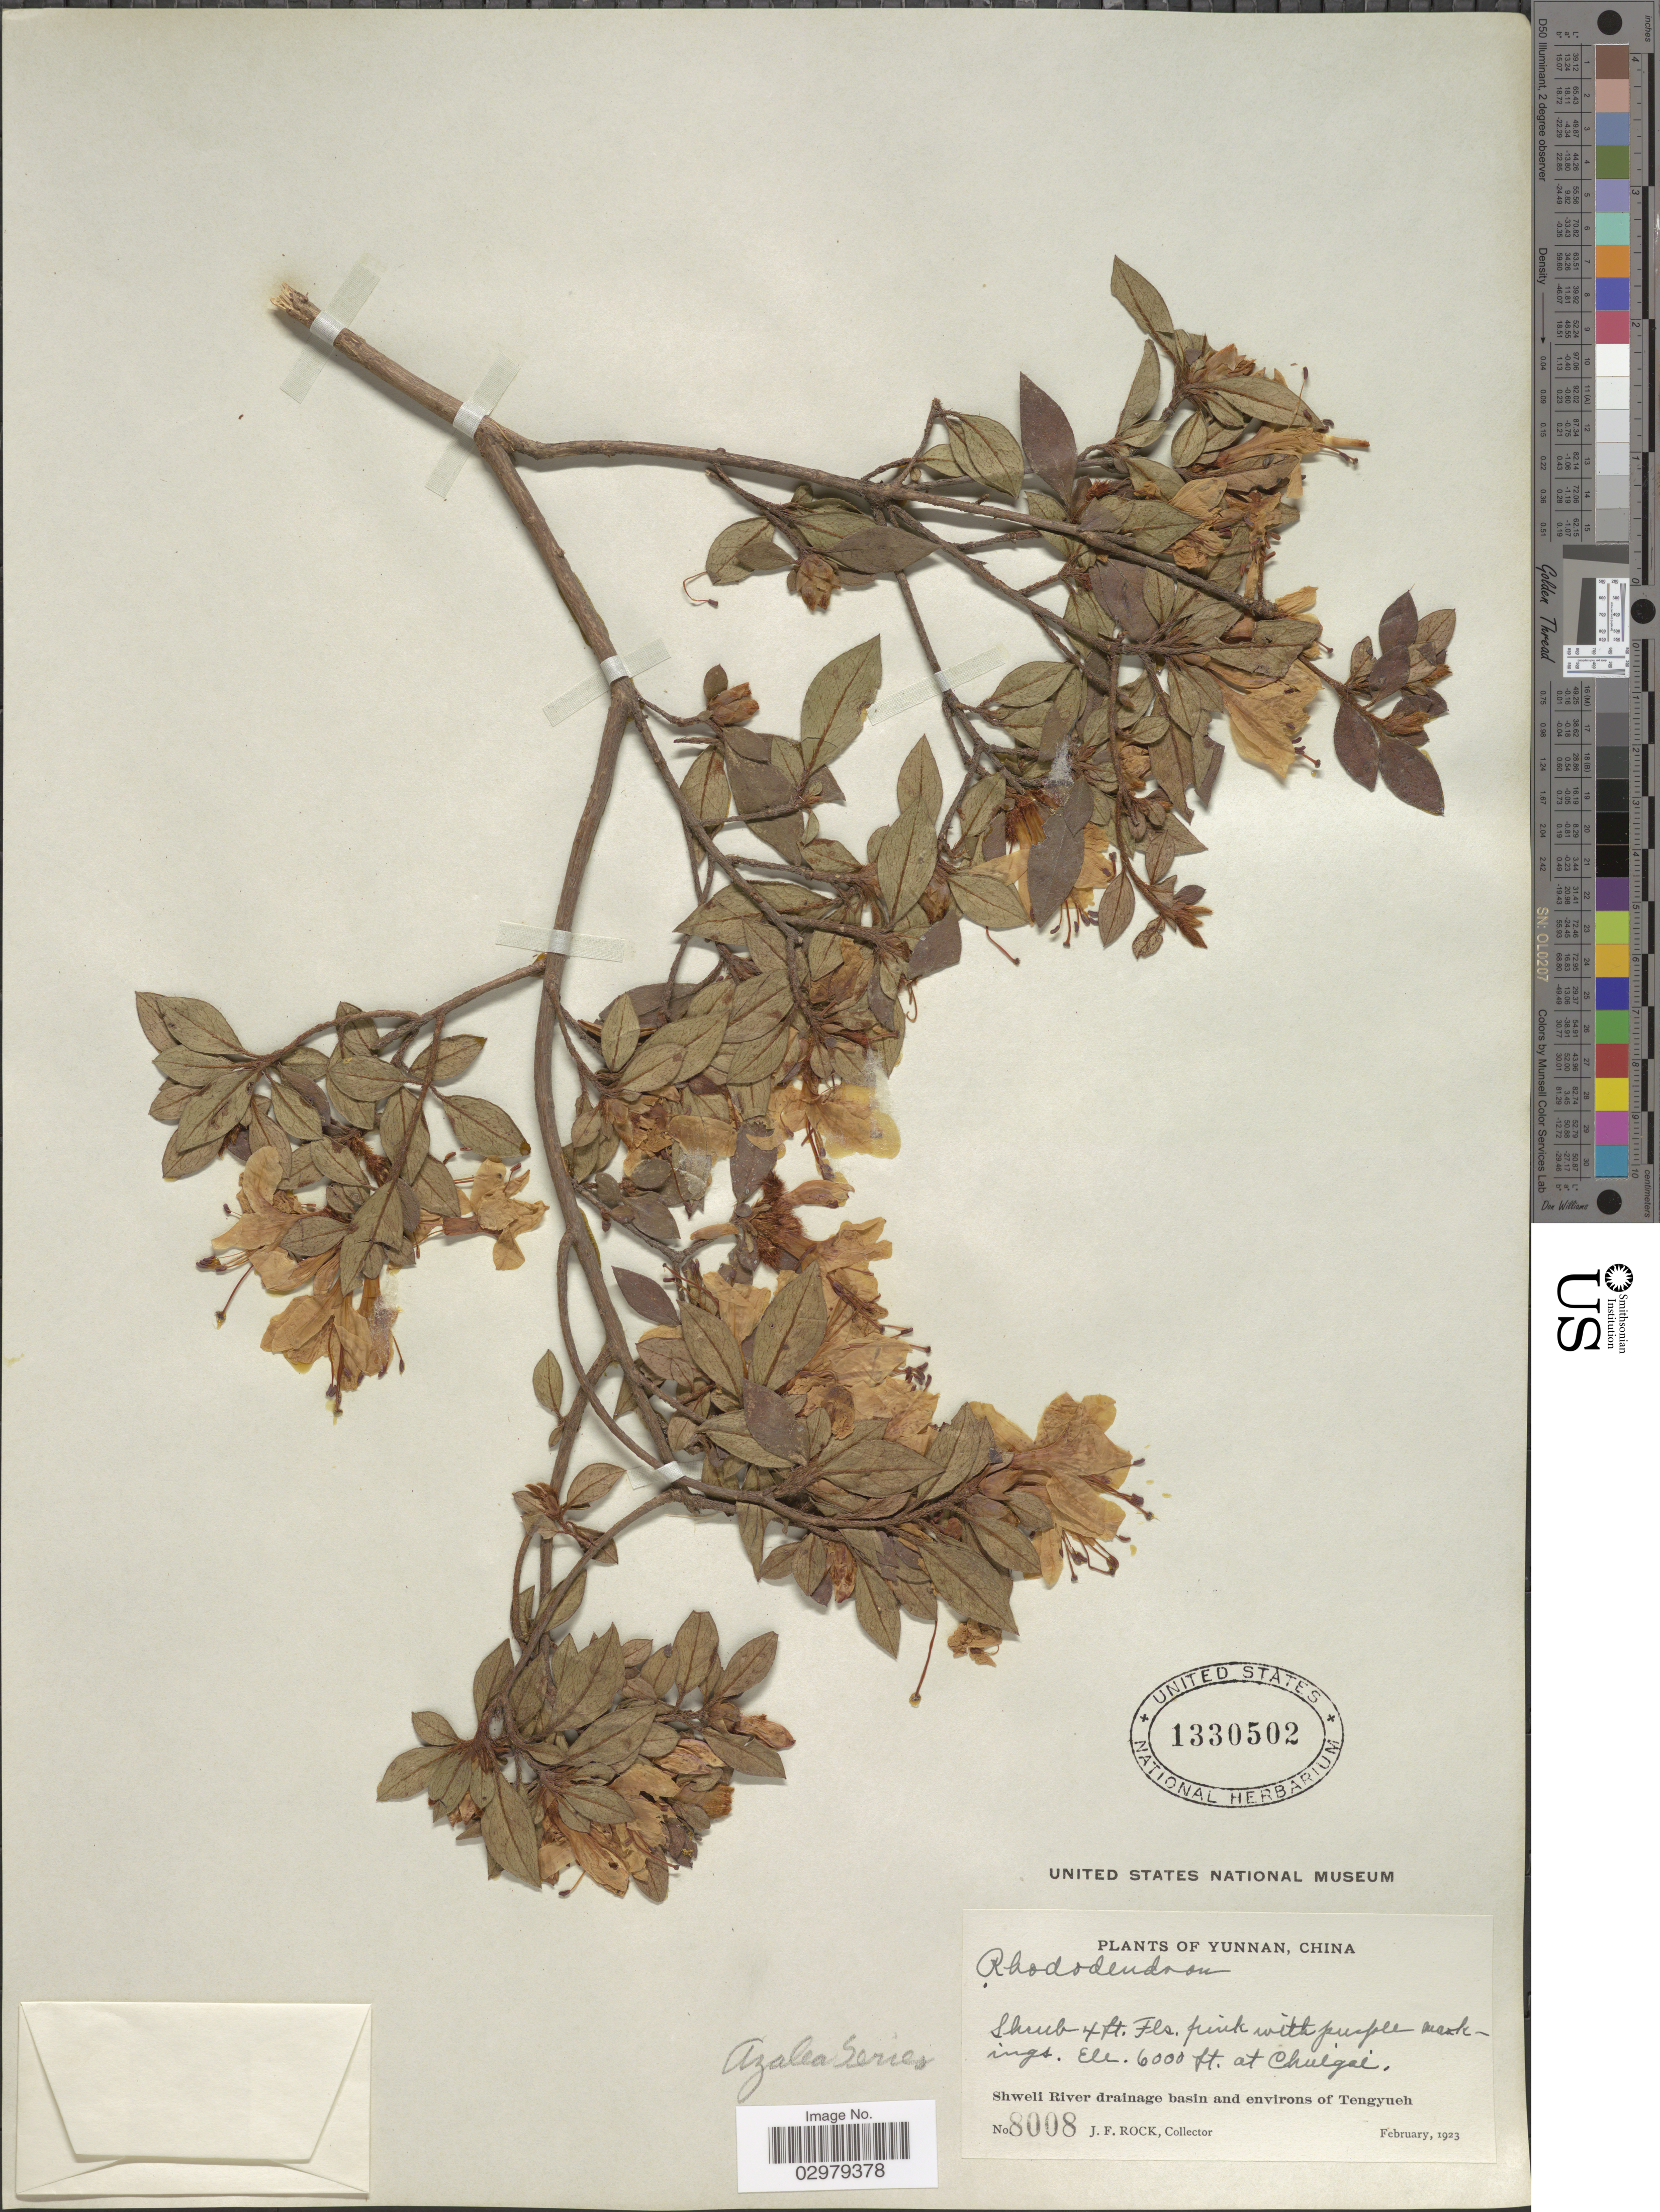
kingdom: Plantae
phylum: Tracheophyta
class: Magnoliopsida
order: Ericales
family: Ericaceae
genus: Rhododendron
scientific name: Rhododendron sp.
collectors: J. Rock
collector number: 8008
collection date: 1923-02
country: China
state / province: Yunnan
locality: At Chuigai. Shweli River drainage basin and environs of Tengyueh.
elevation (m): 1829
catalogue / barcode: US 1330502